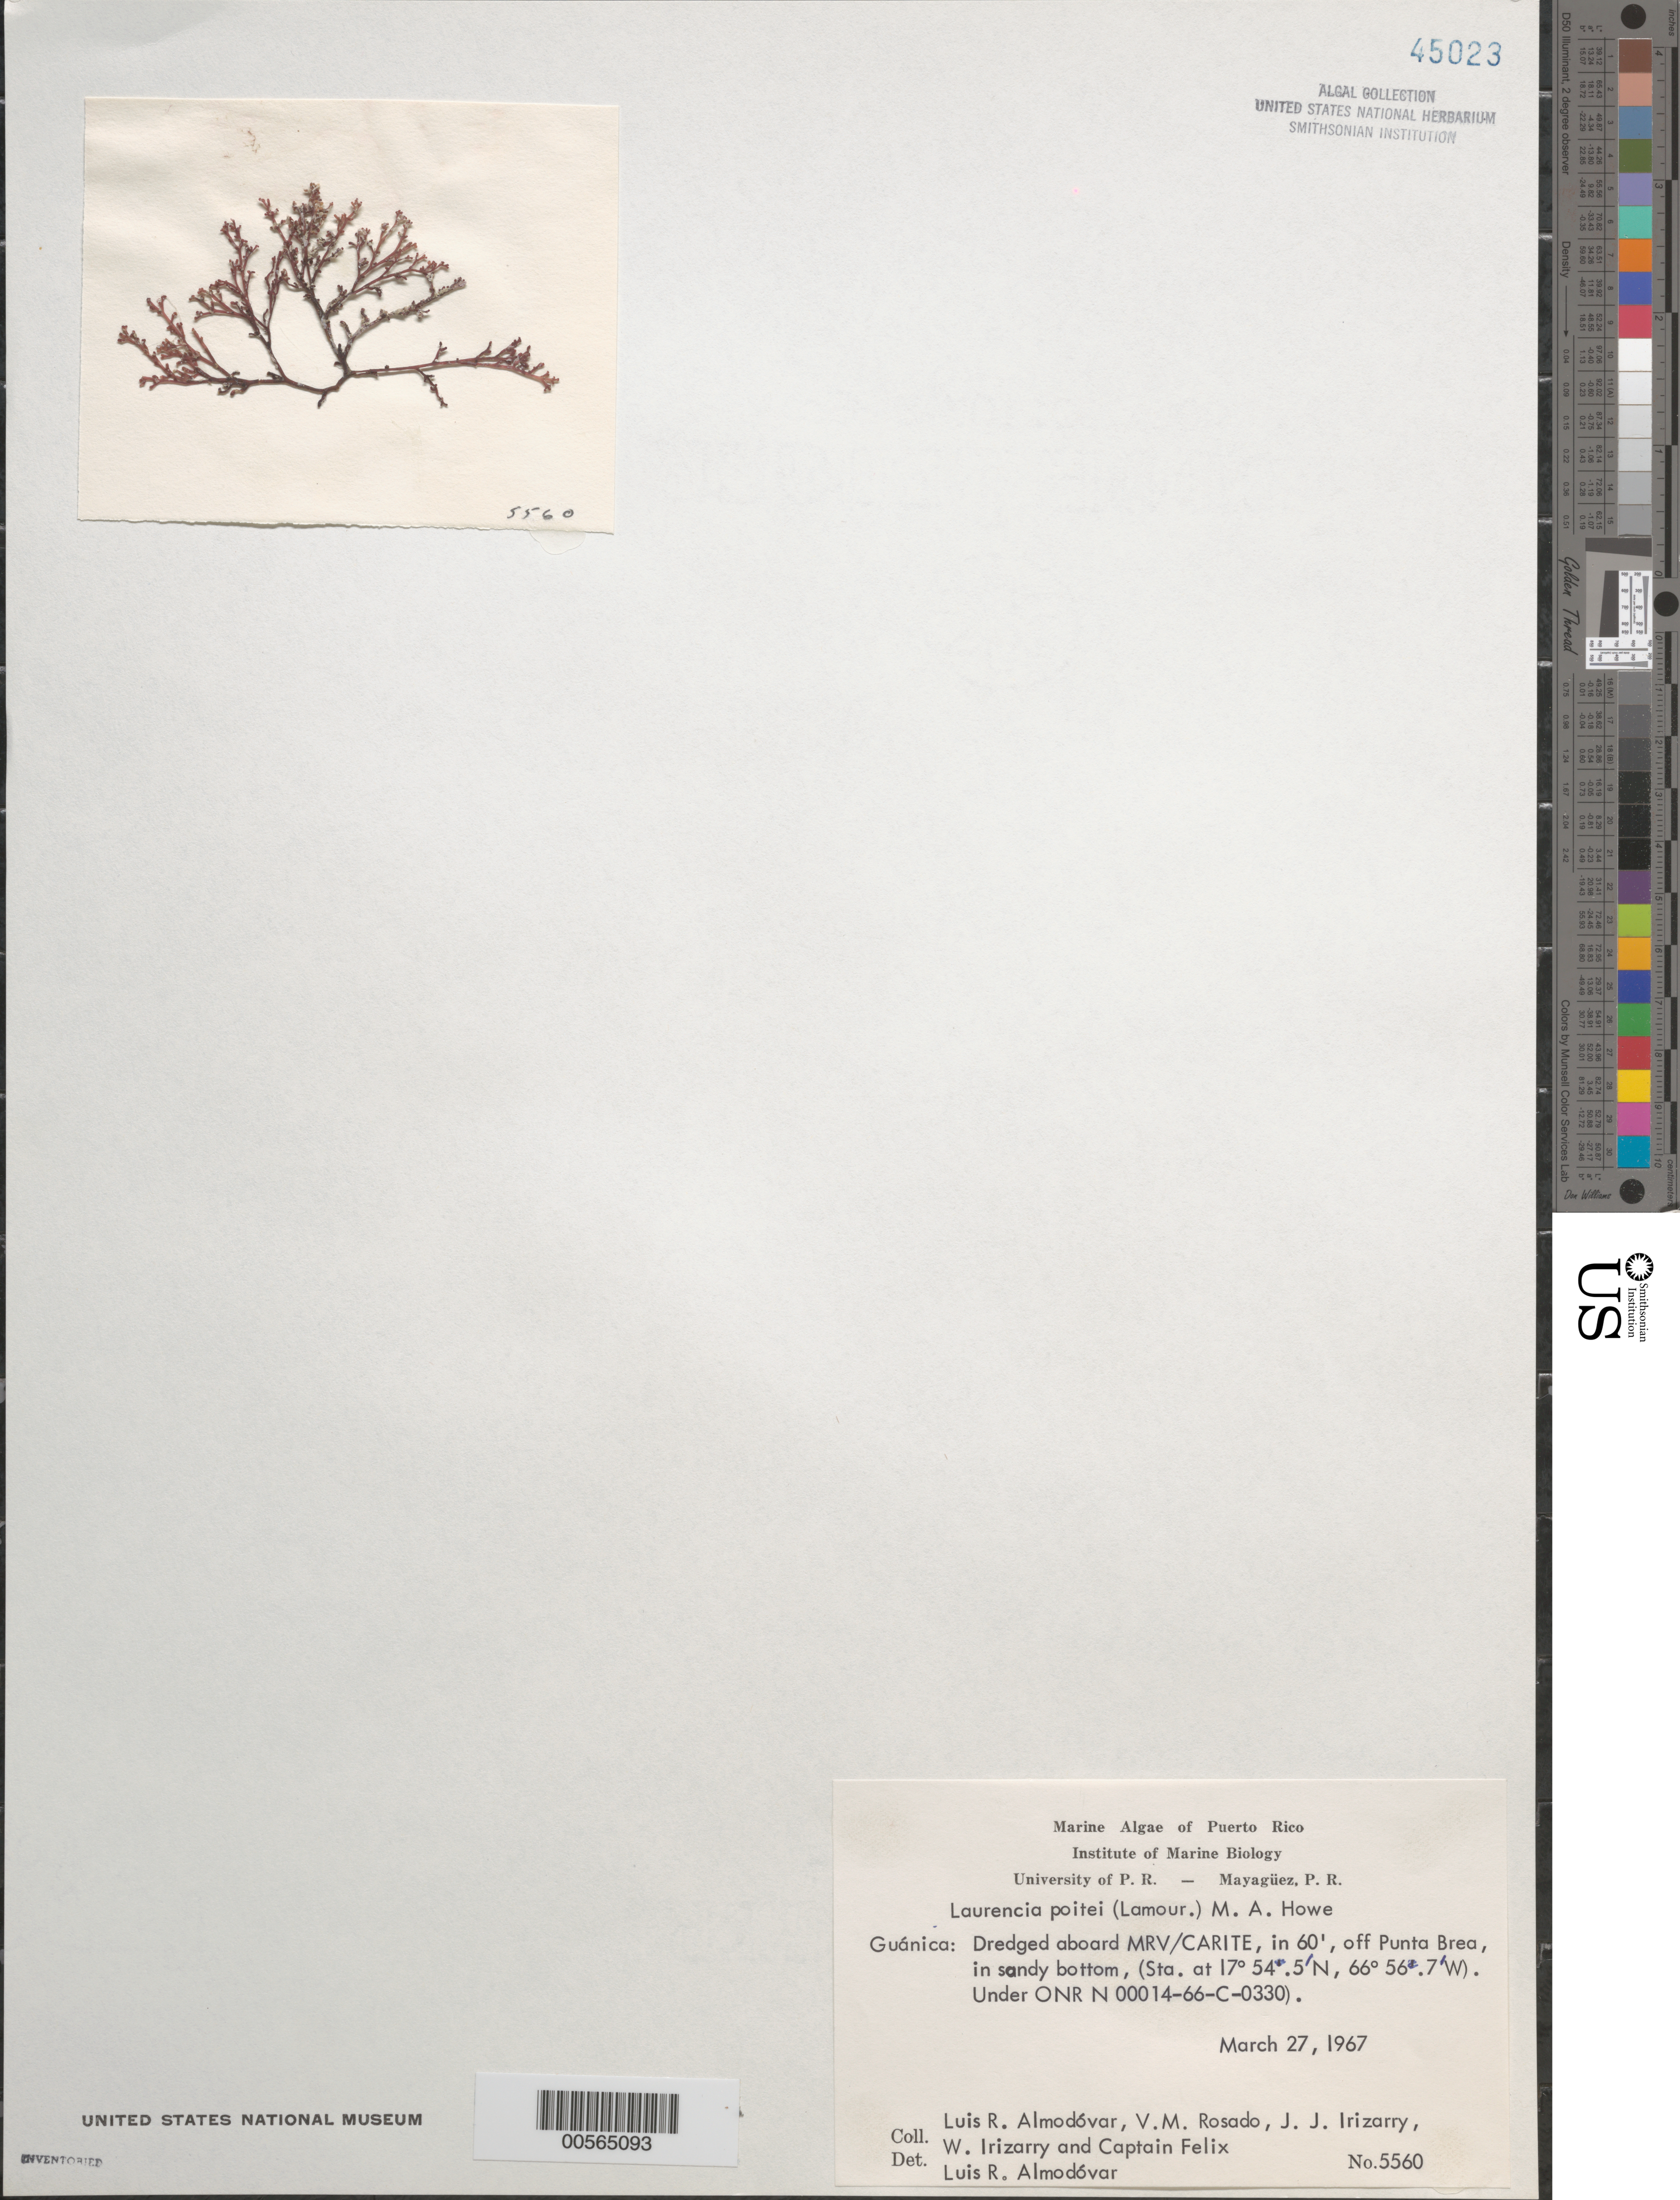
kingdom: Plantae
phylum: Rhodophyta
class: Florideophyceae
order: Ceramiales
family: Rhodomelaceae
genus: Yuzurua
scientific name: Yuzurua poiteaui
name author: (J.V.Lamouroux) Martin-Lescanne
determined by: Brooks, B. L., (BOT), Smithsonian Institution - National Museum of Natural History (UNITED STATES)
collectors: L. Almodovar, V. Rosado, J. Irizarry, W. Irizarry & C. Felix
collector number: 5560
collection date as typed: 27 Mar 1967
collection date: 1967-03-27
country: Puerto Rico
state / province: Guanica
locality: Off punta brea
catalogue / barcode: US 45023